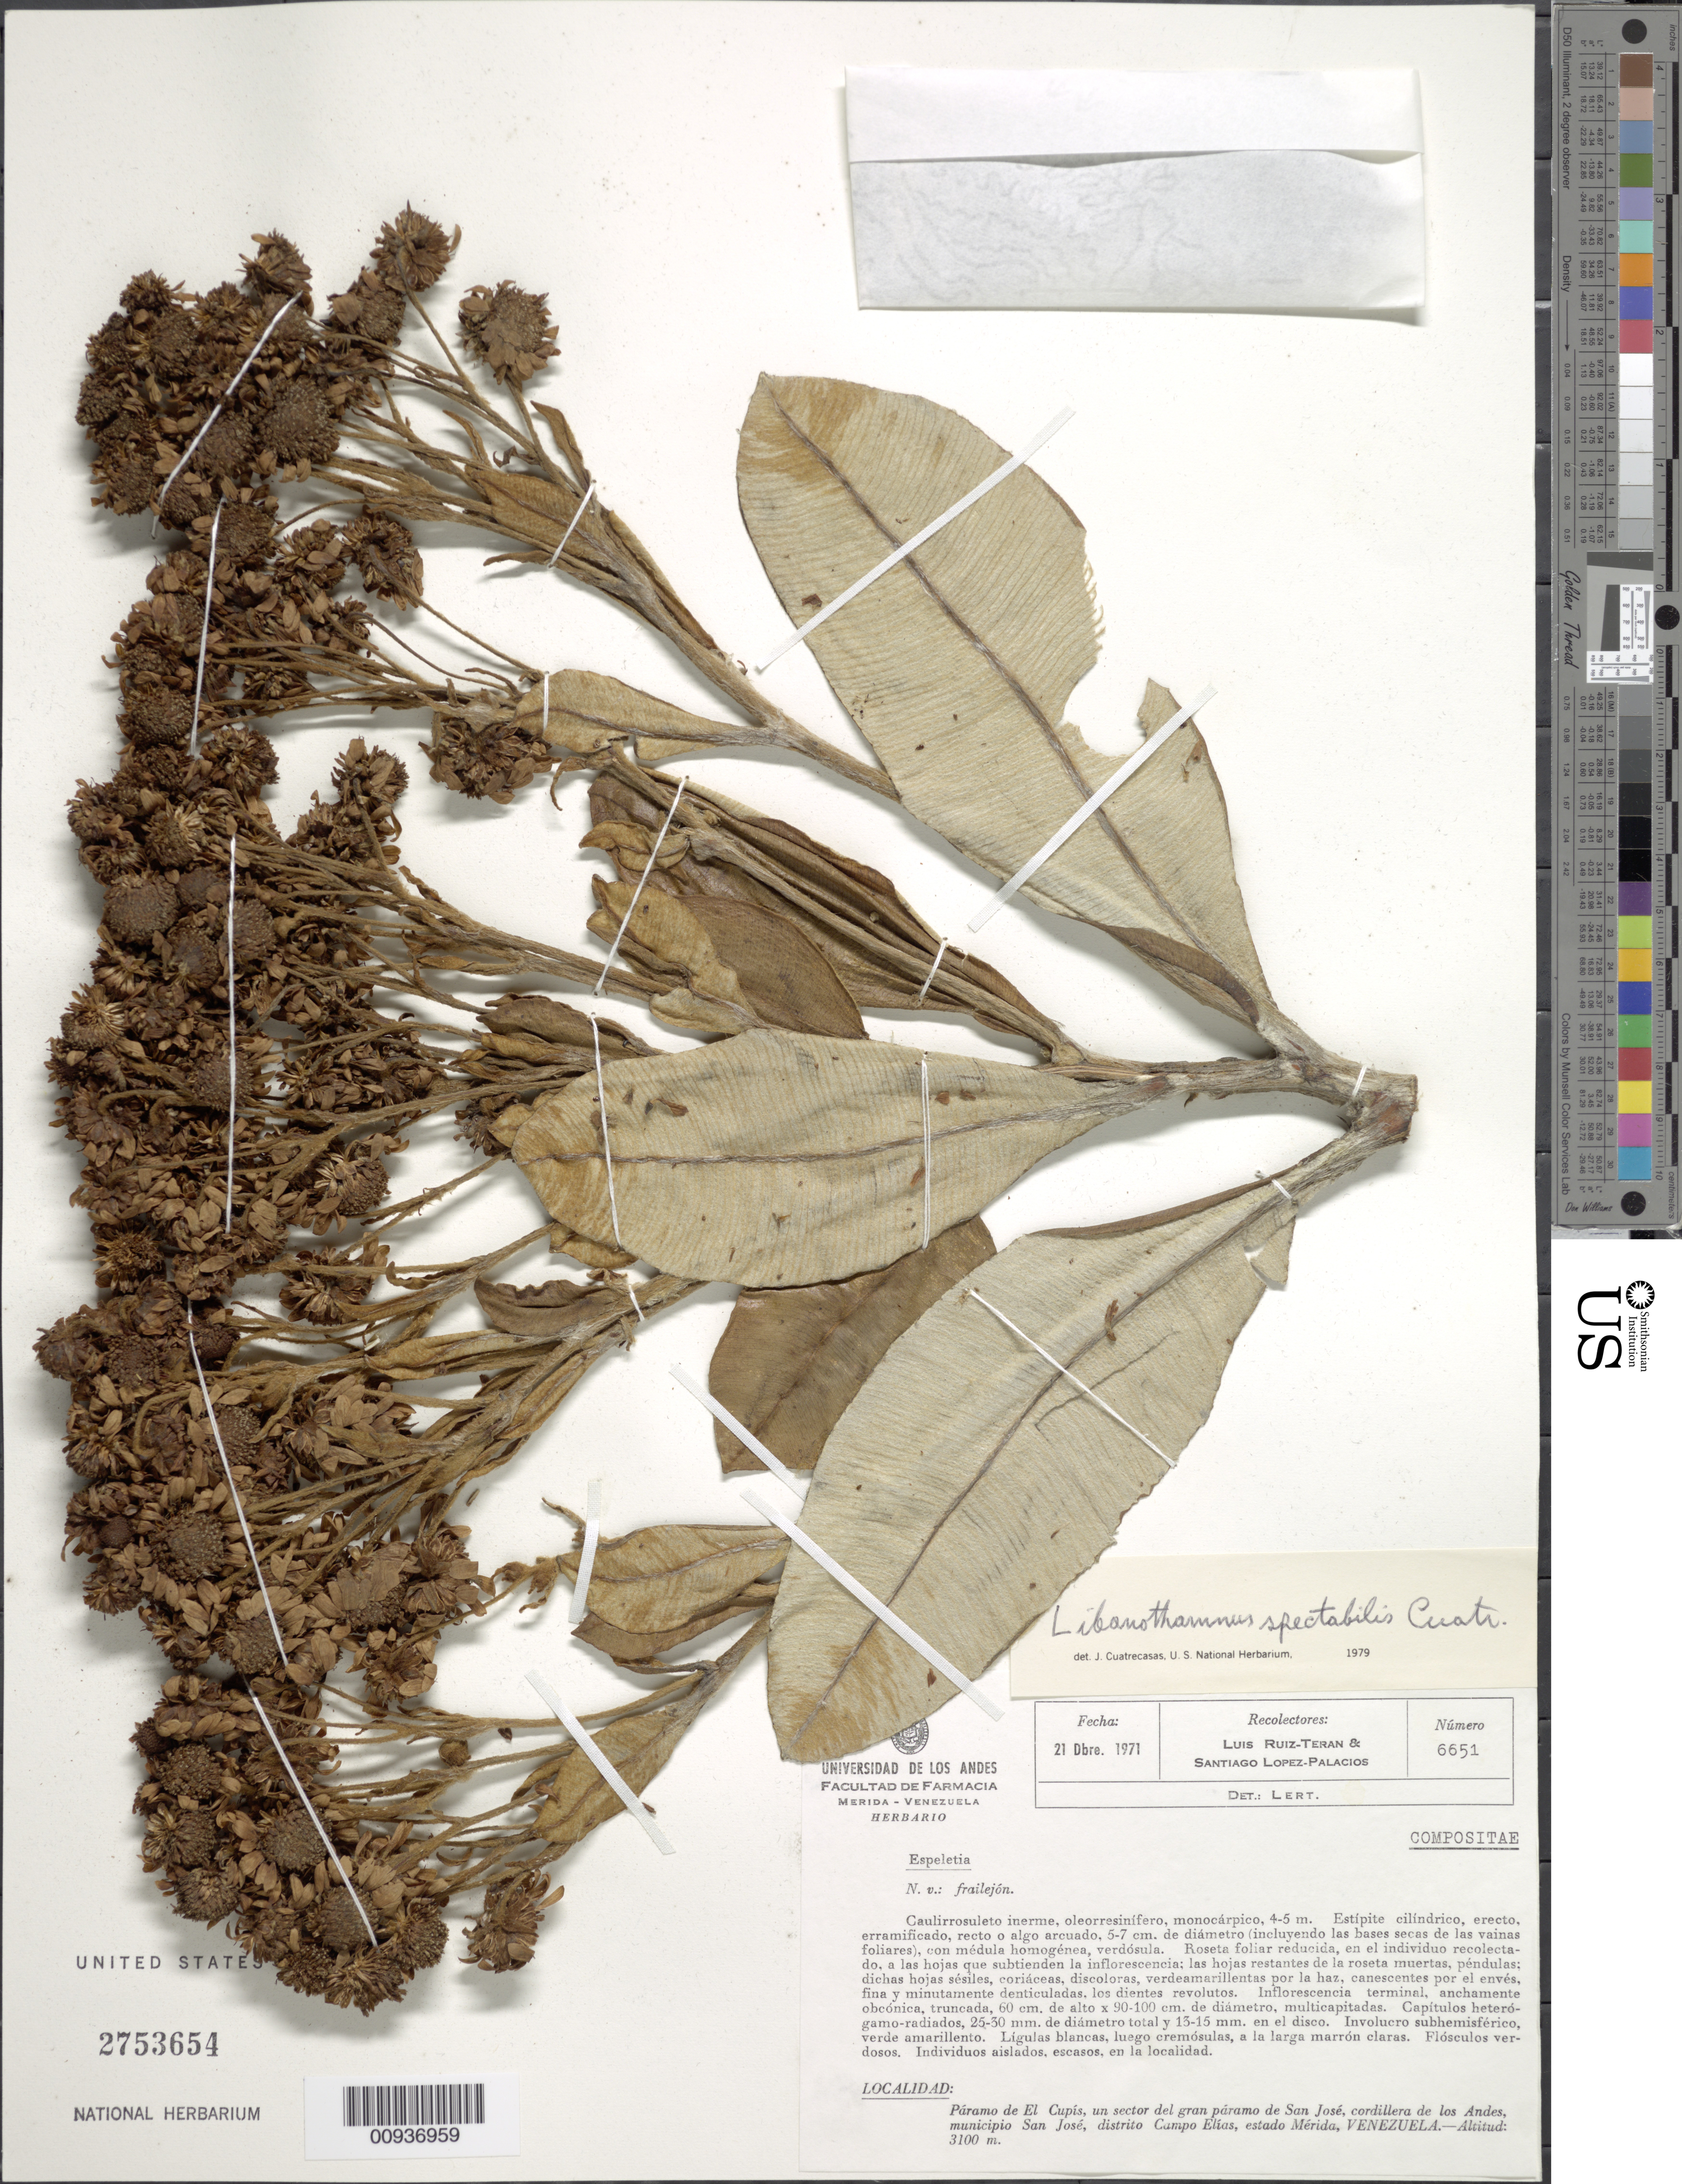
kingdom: Plantae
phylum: Tracheophyta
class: Magnoliopsida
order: Asterales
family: Asteraceae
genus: Libanothamnus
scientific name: Libanothamnus spectabilis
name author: (Cuatrec.) Cuatrec.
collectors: L. Teran & S. López-Palacios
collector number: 6651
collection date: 1971-10-21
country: Venezuela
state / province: Mérida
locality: Paramo de El Cupis, un sector del gran paramo de San Jose, Cordillera de Los Andes, Municipio San Jose, Distrito Campo Elias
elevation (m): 3100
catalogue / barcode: US 2753654